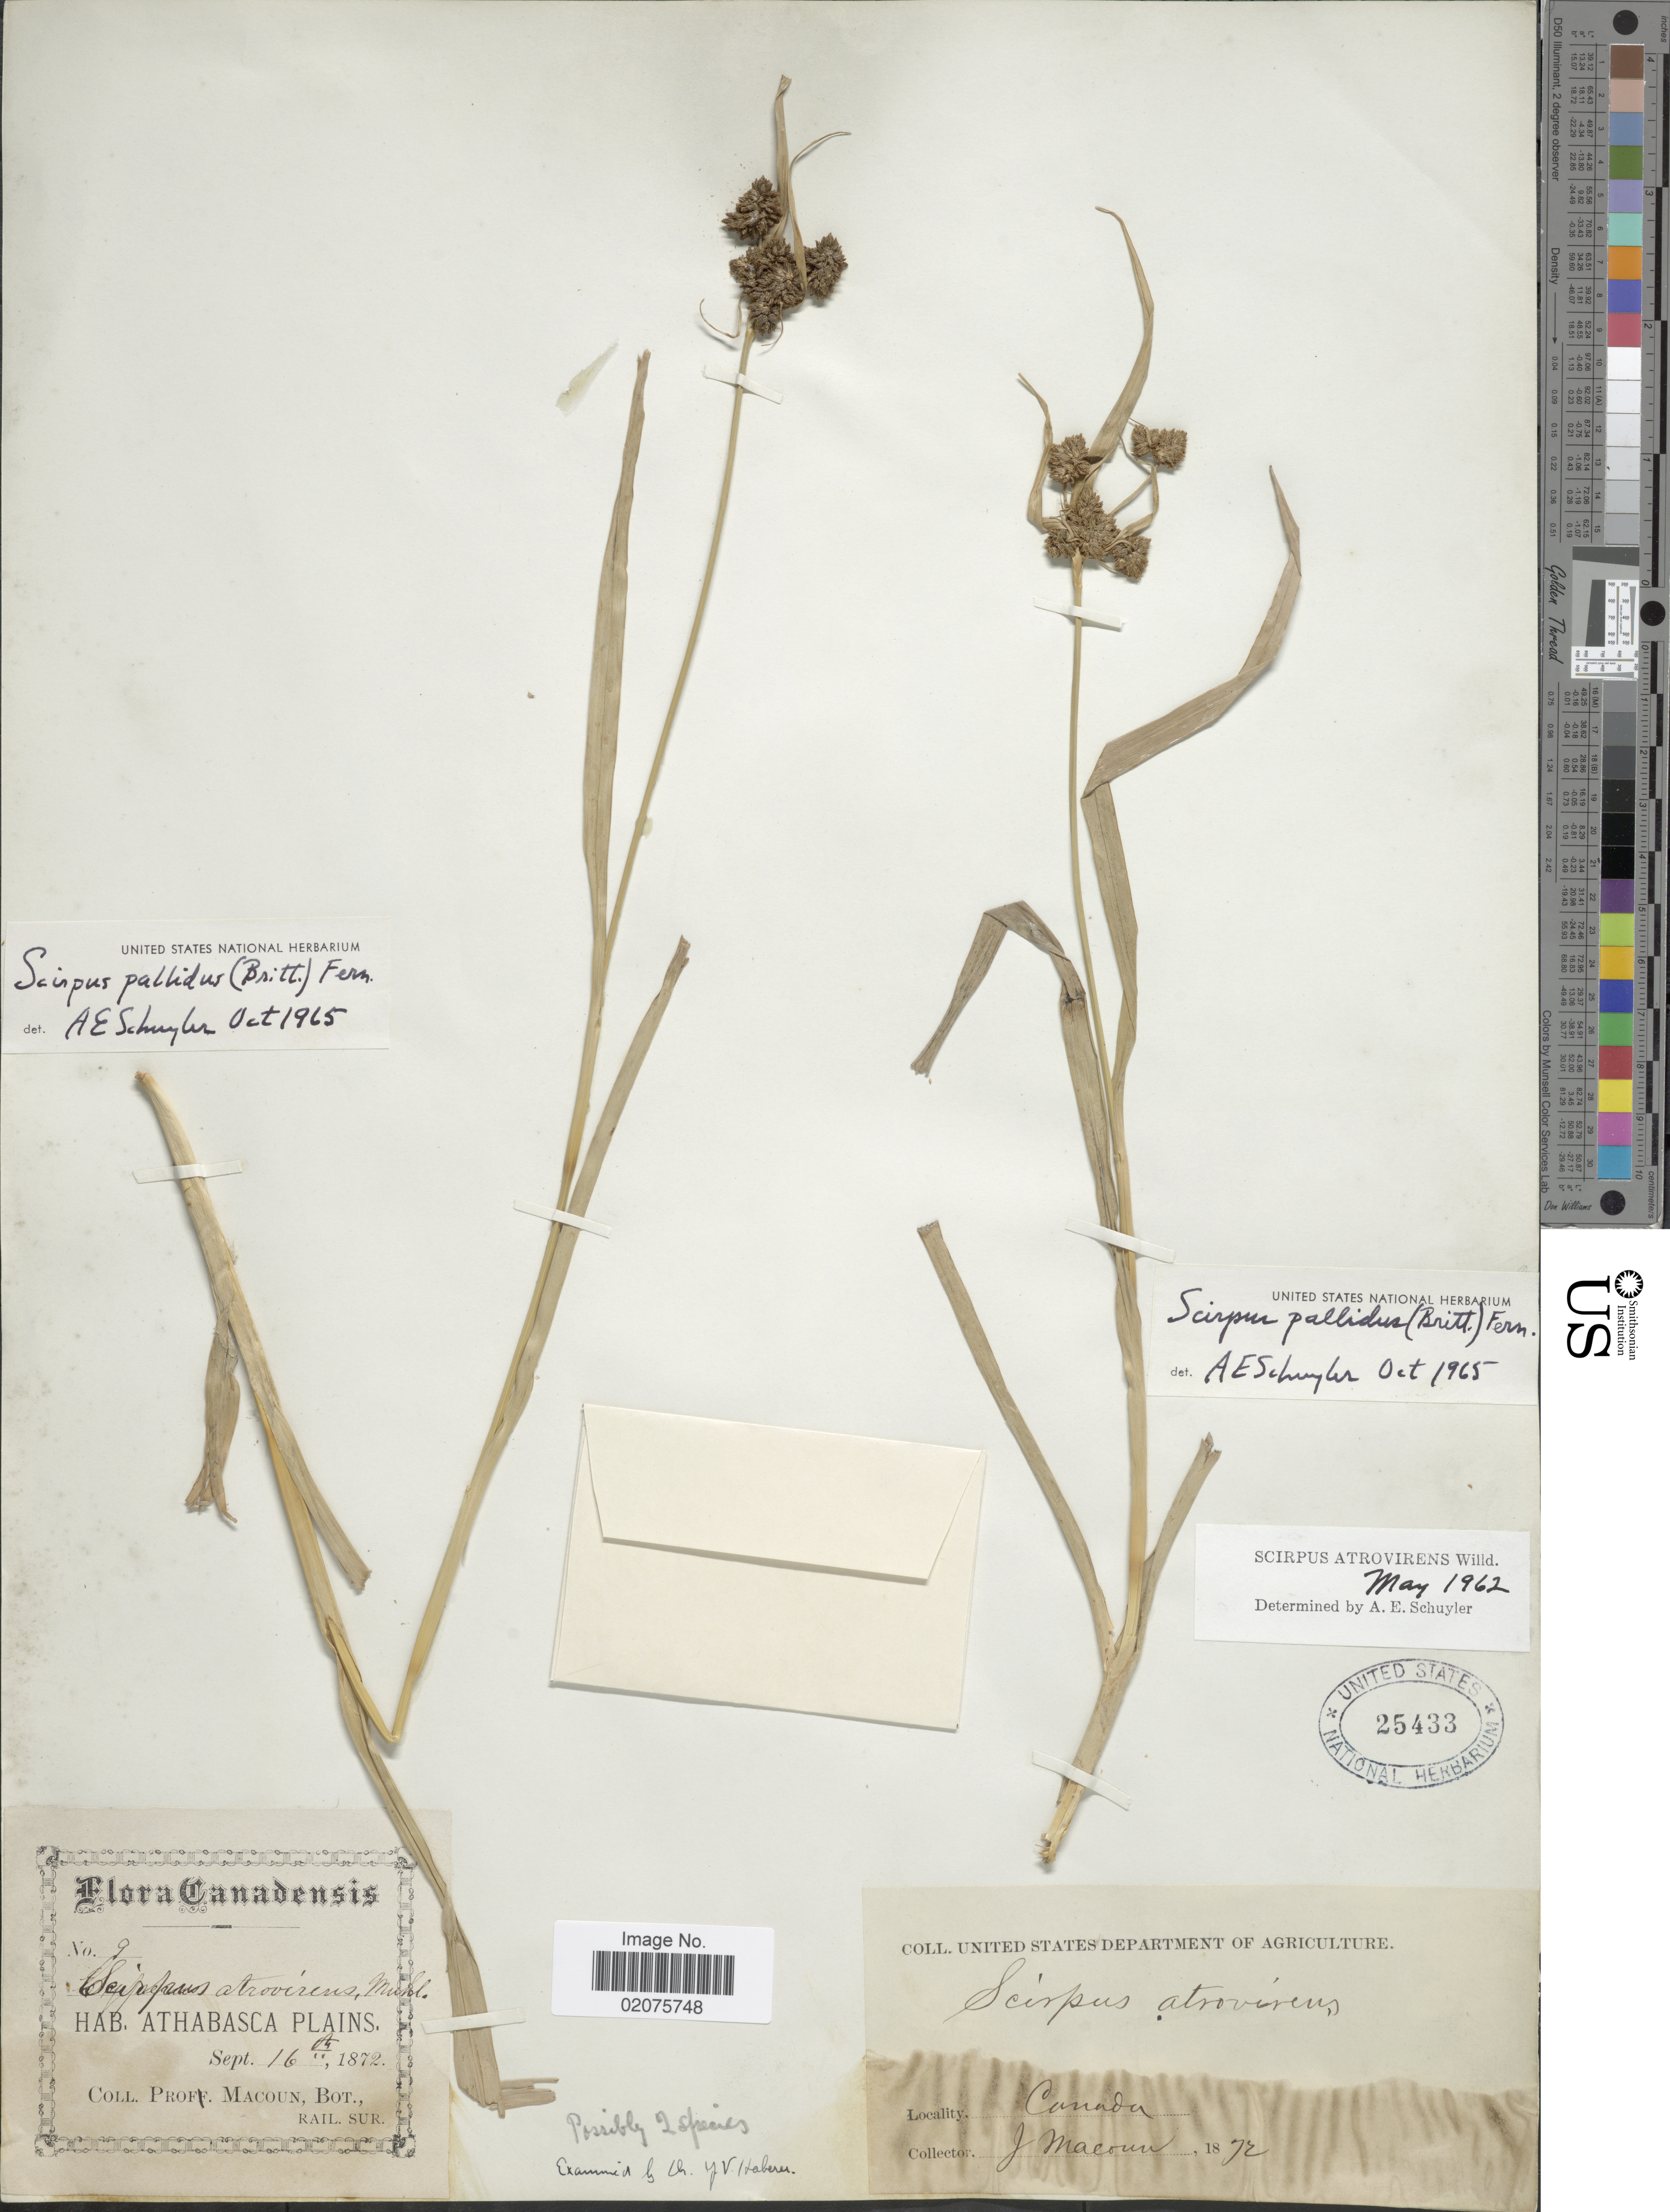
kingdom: Plantae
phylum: Tracheophyta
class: Liliopsida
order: Poales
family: Cyperaceae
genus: Scirpus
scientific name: Scirpus pallidus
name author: (Britton) Fernald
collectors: J. Macoun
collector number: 9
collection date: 1872-09-16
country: Canada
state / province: Alberta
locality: Canadensis. Athabasca Plains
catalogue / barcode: US 25433